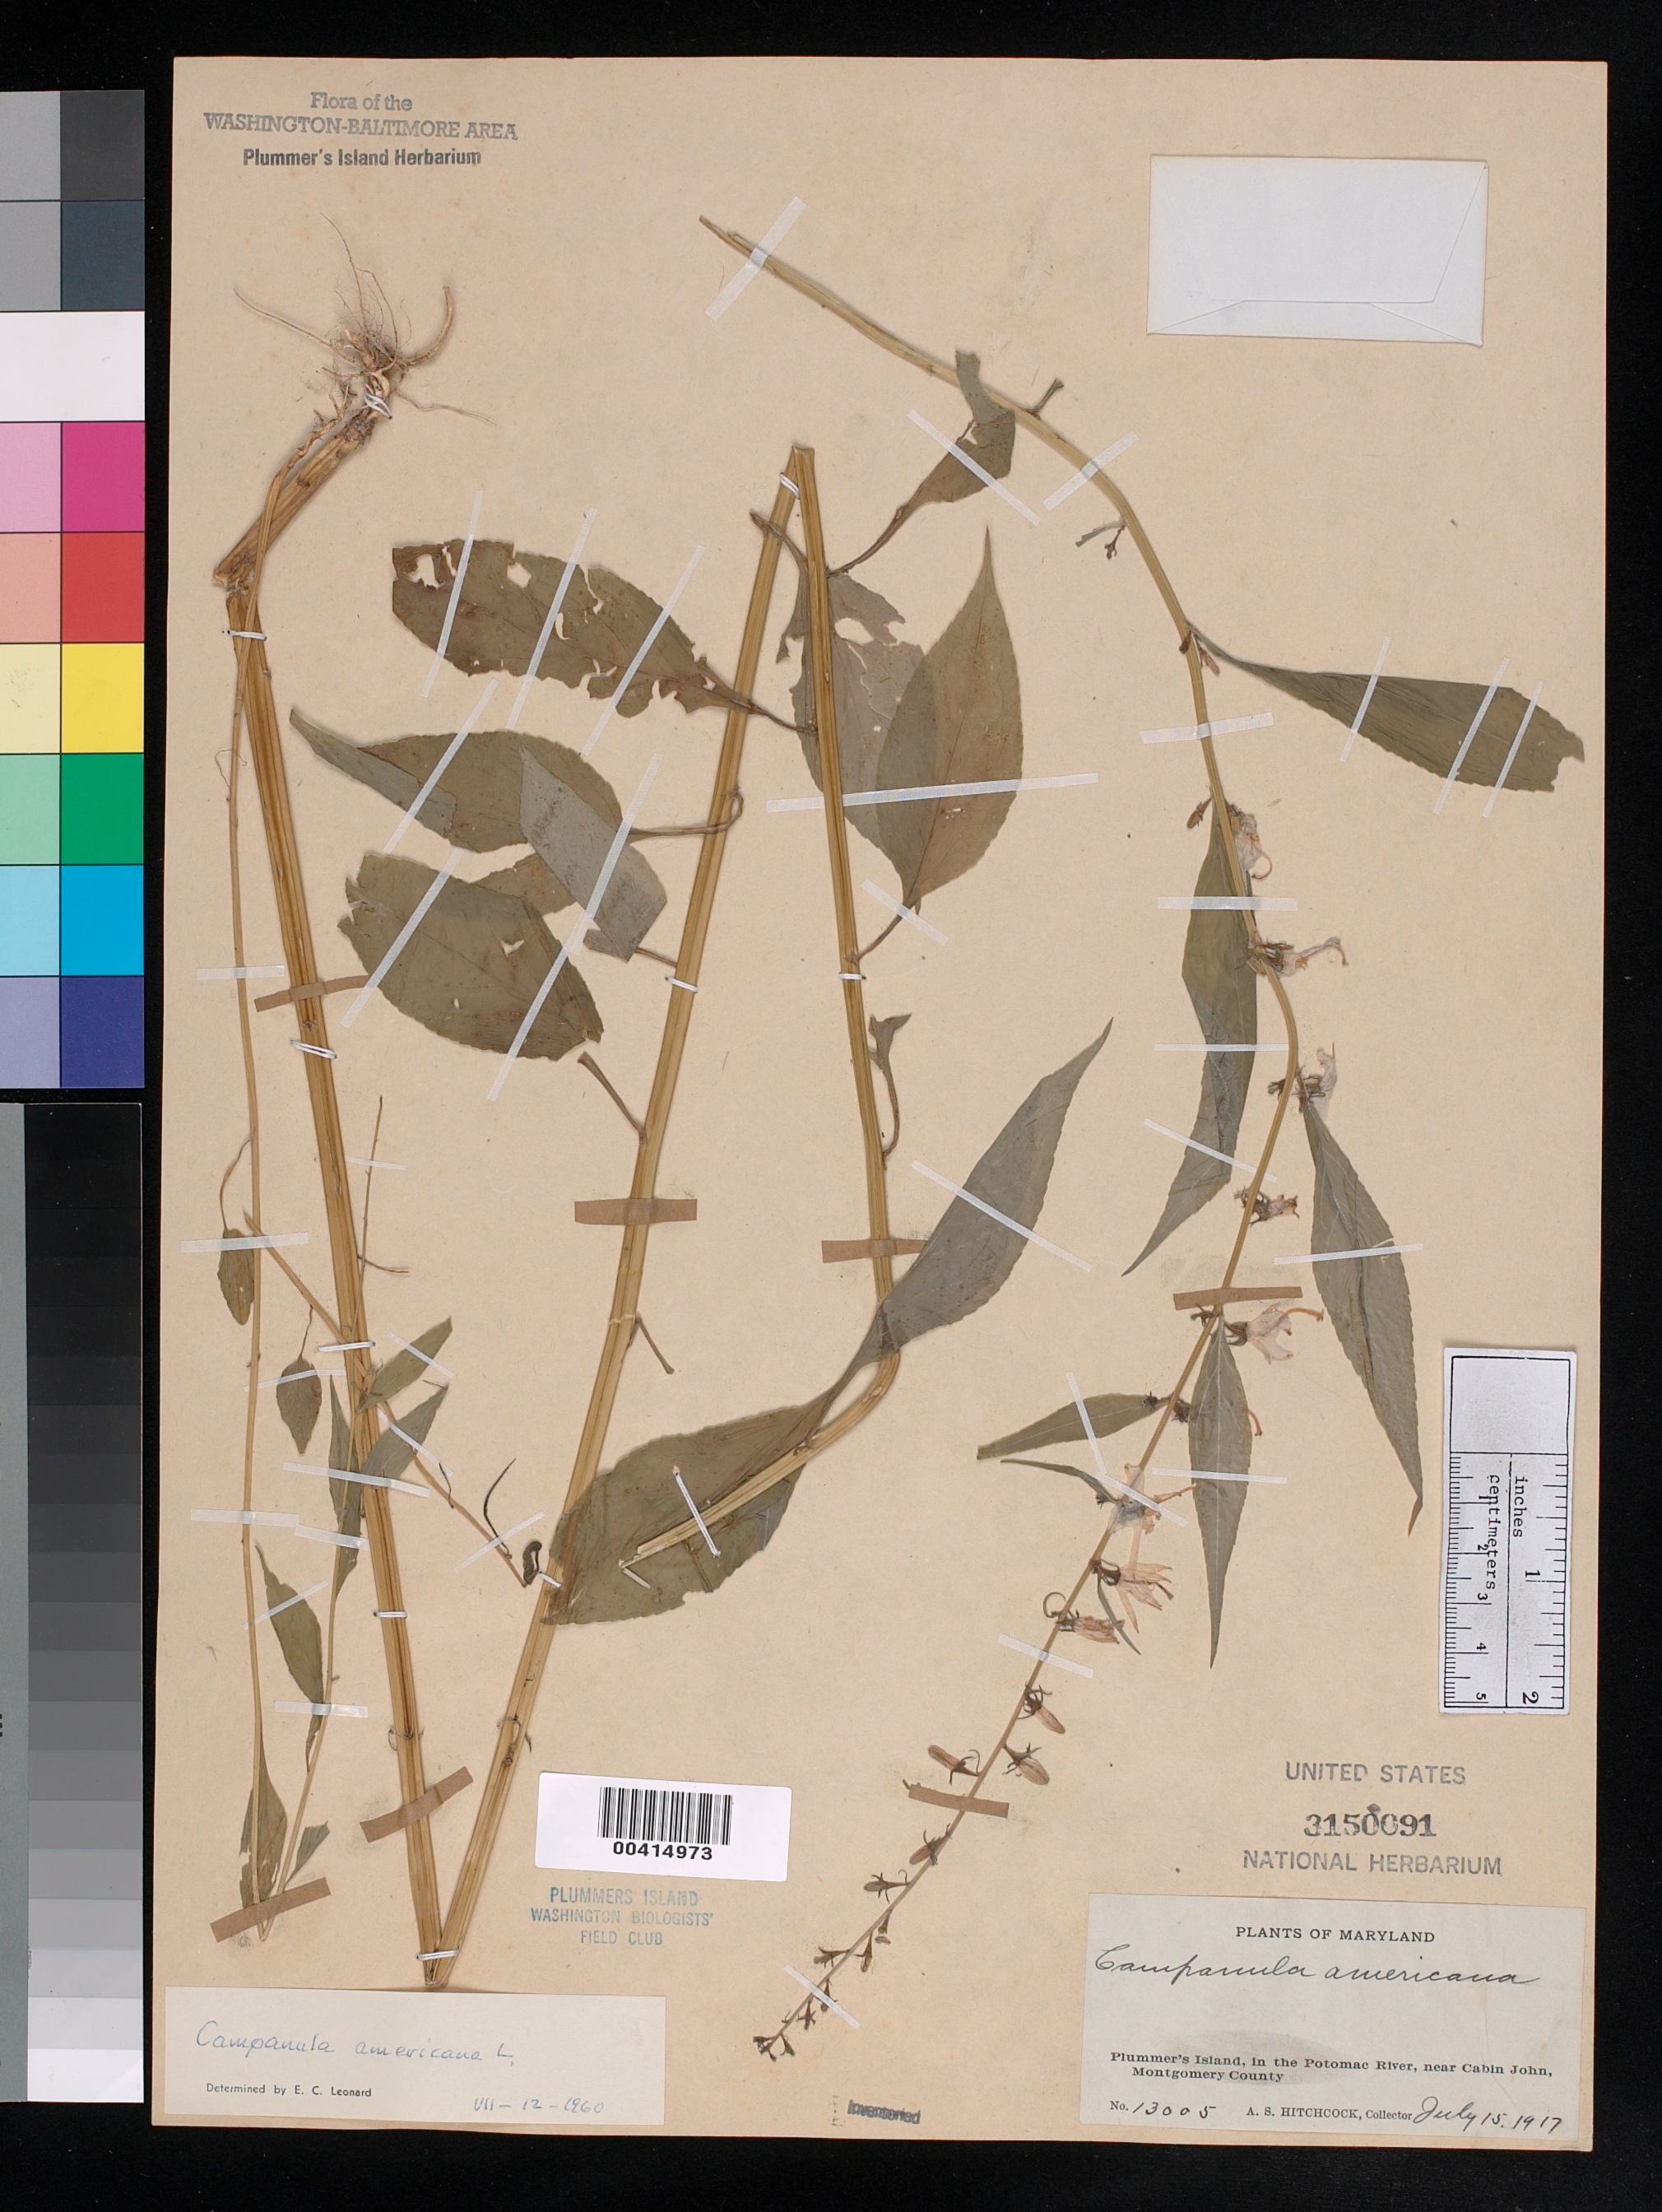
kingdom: Plantae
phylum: Tracheophyta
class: Magnoliopsida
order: Asterales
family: Campanulaceae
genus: Campanula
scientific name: Campanula americana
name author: L.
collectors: A. S. Hitchcock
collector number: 13005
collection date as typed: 15 Jul 1917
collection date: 1917-07-15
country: United States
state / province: Maryland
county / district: Montgomery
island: Plummers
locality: Plummer's Island C. & O. Canal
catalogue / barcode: US 3150091